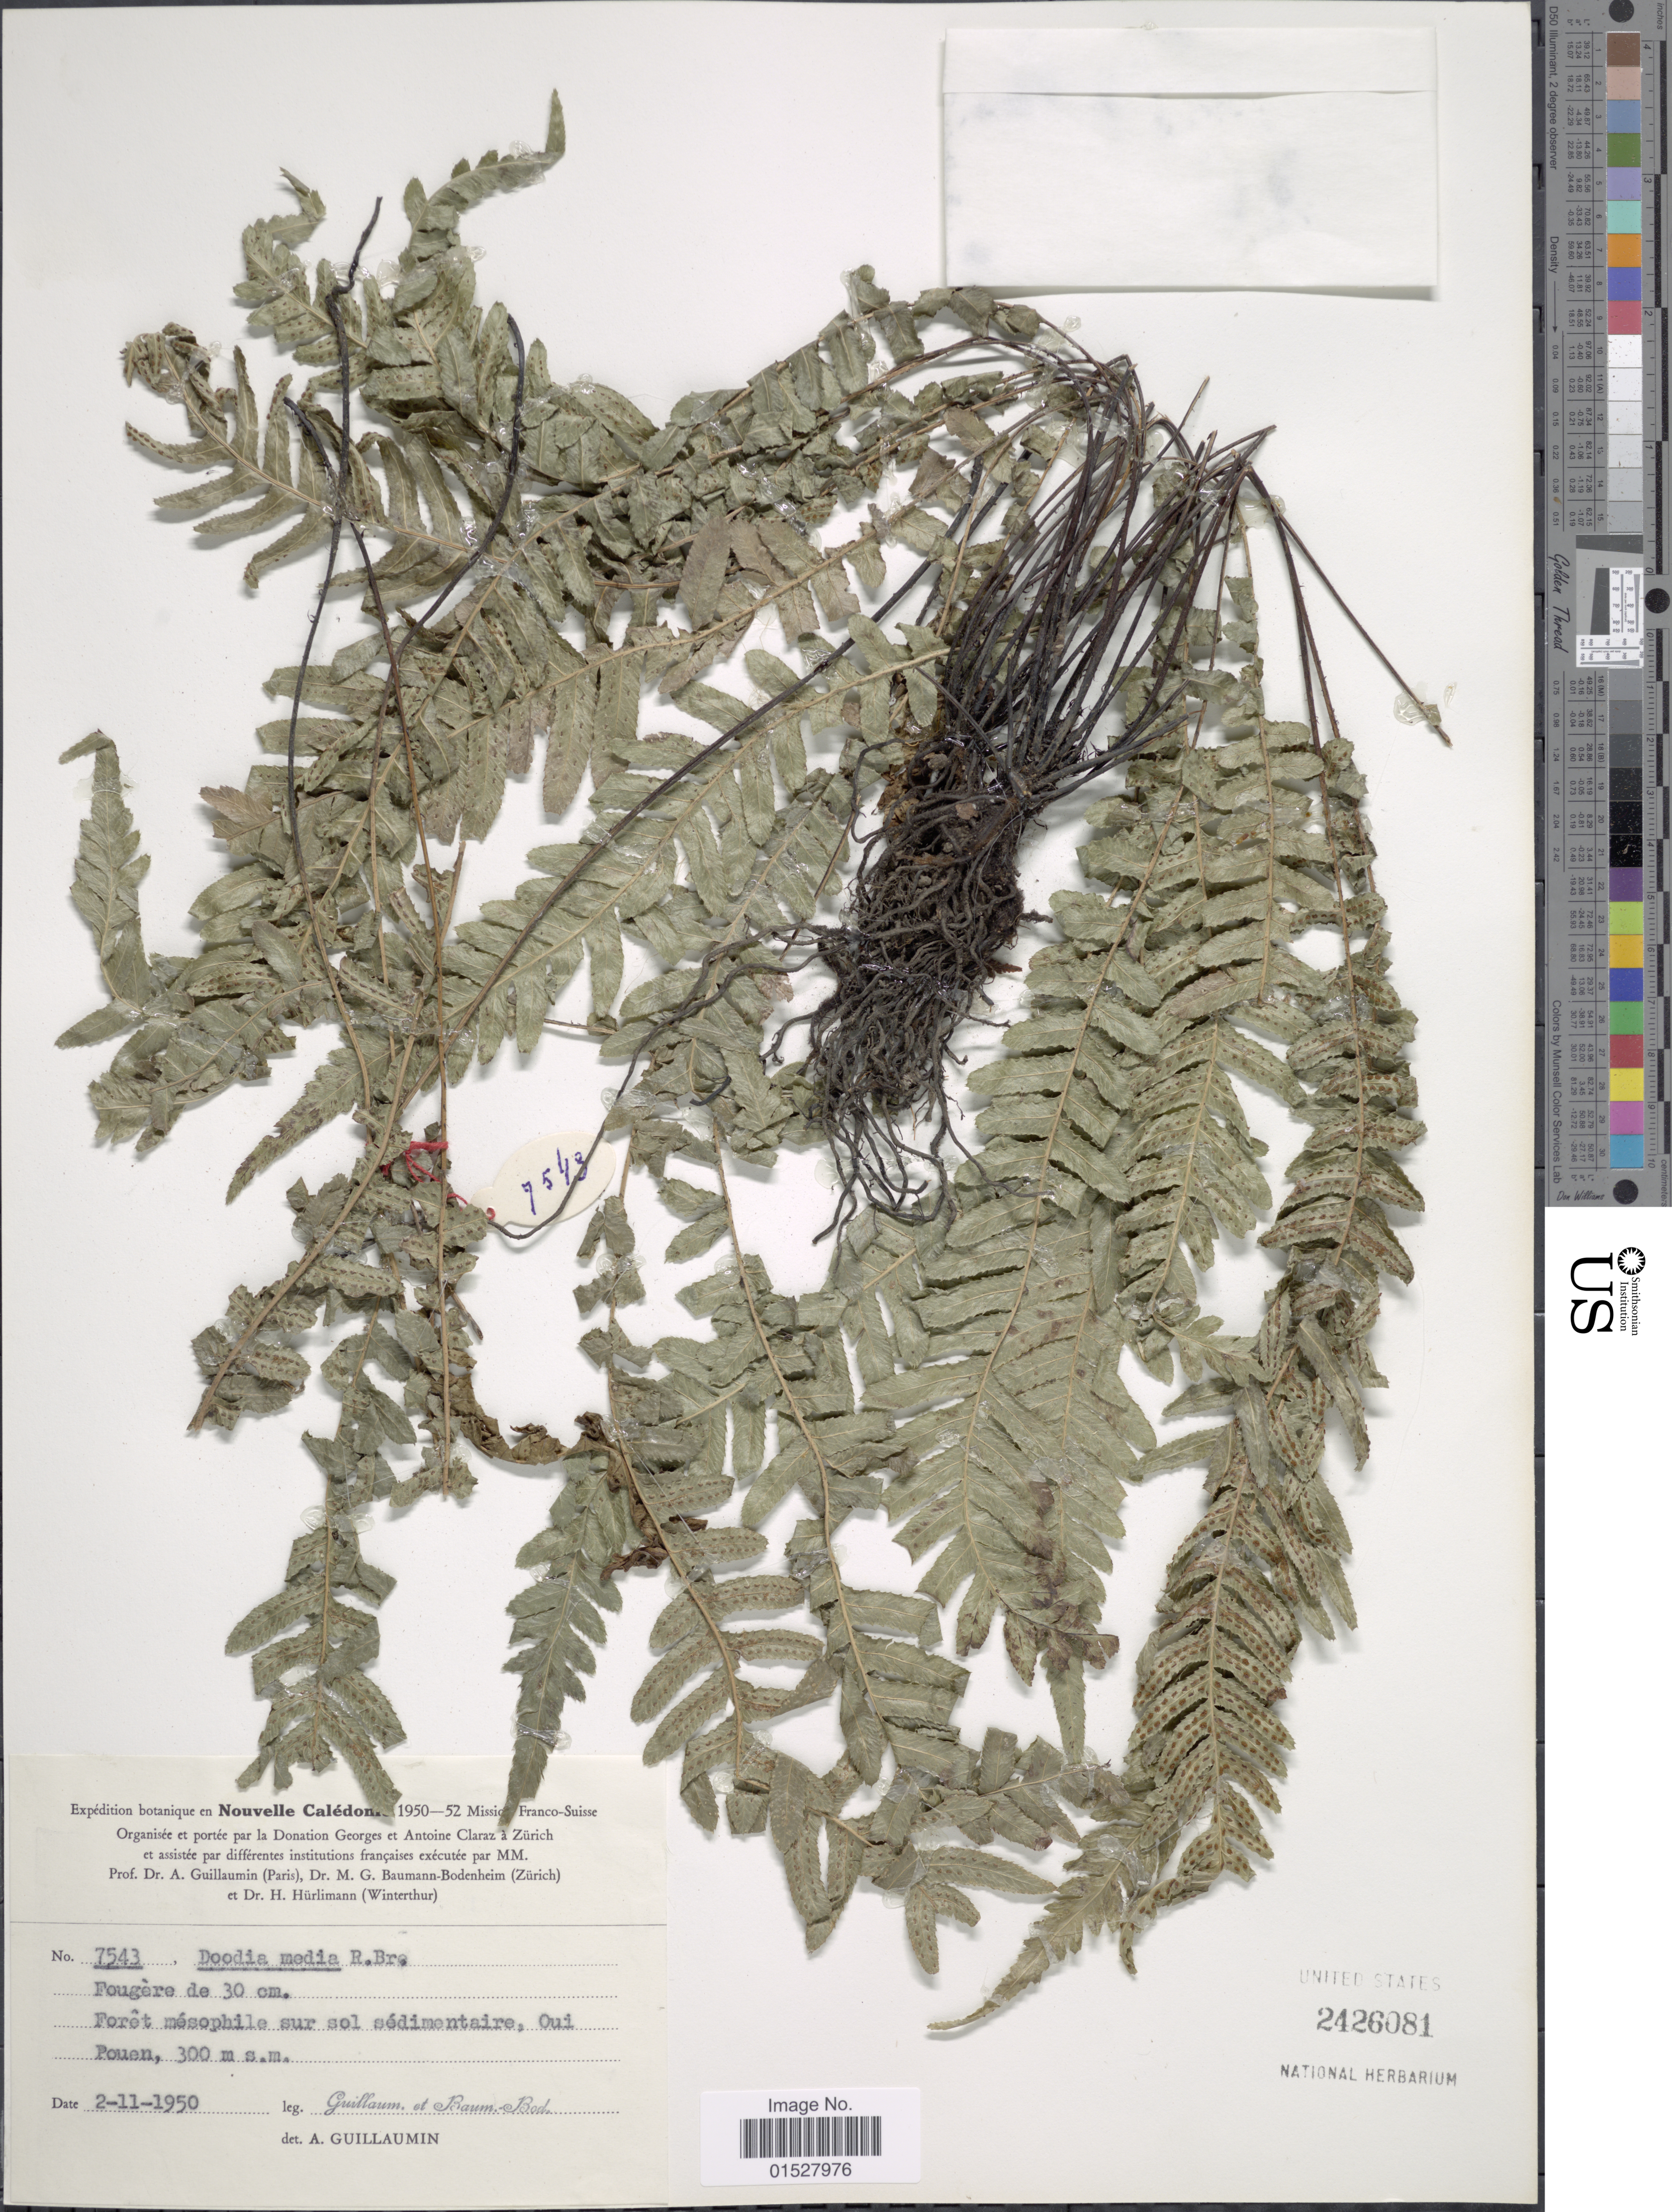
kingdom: Plantae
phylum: Tracheophyta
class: Polypodiopsida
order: Polypodiales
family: Blechnaceae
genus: Blechnum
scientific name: Blechnum medium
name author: (R. Br.) Christenh.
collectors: A. Guillaumin & M. G. Baumann-Bodenheim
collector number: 7543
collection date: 1950-11-02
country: New Caledonia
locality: Foret mesophile sur el sedimentaire, Oui Pouen.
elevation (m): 300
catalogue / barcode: US 2426081